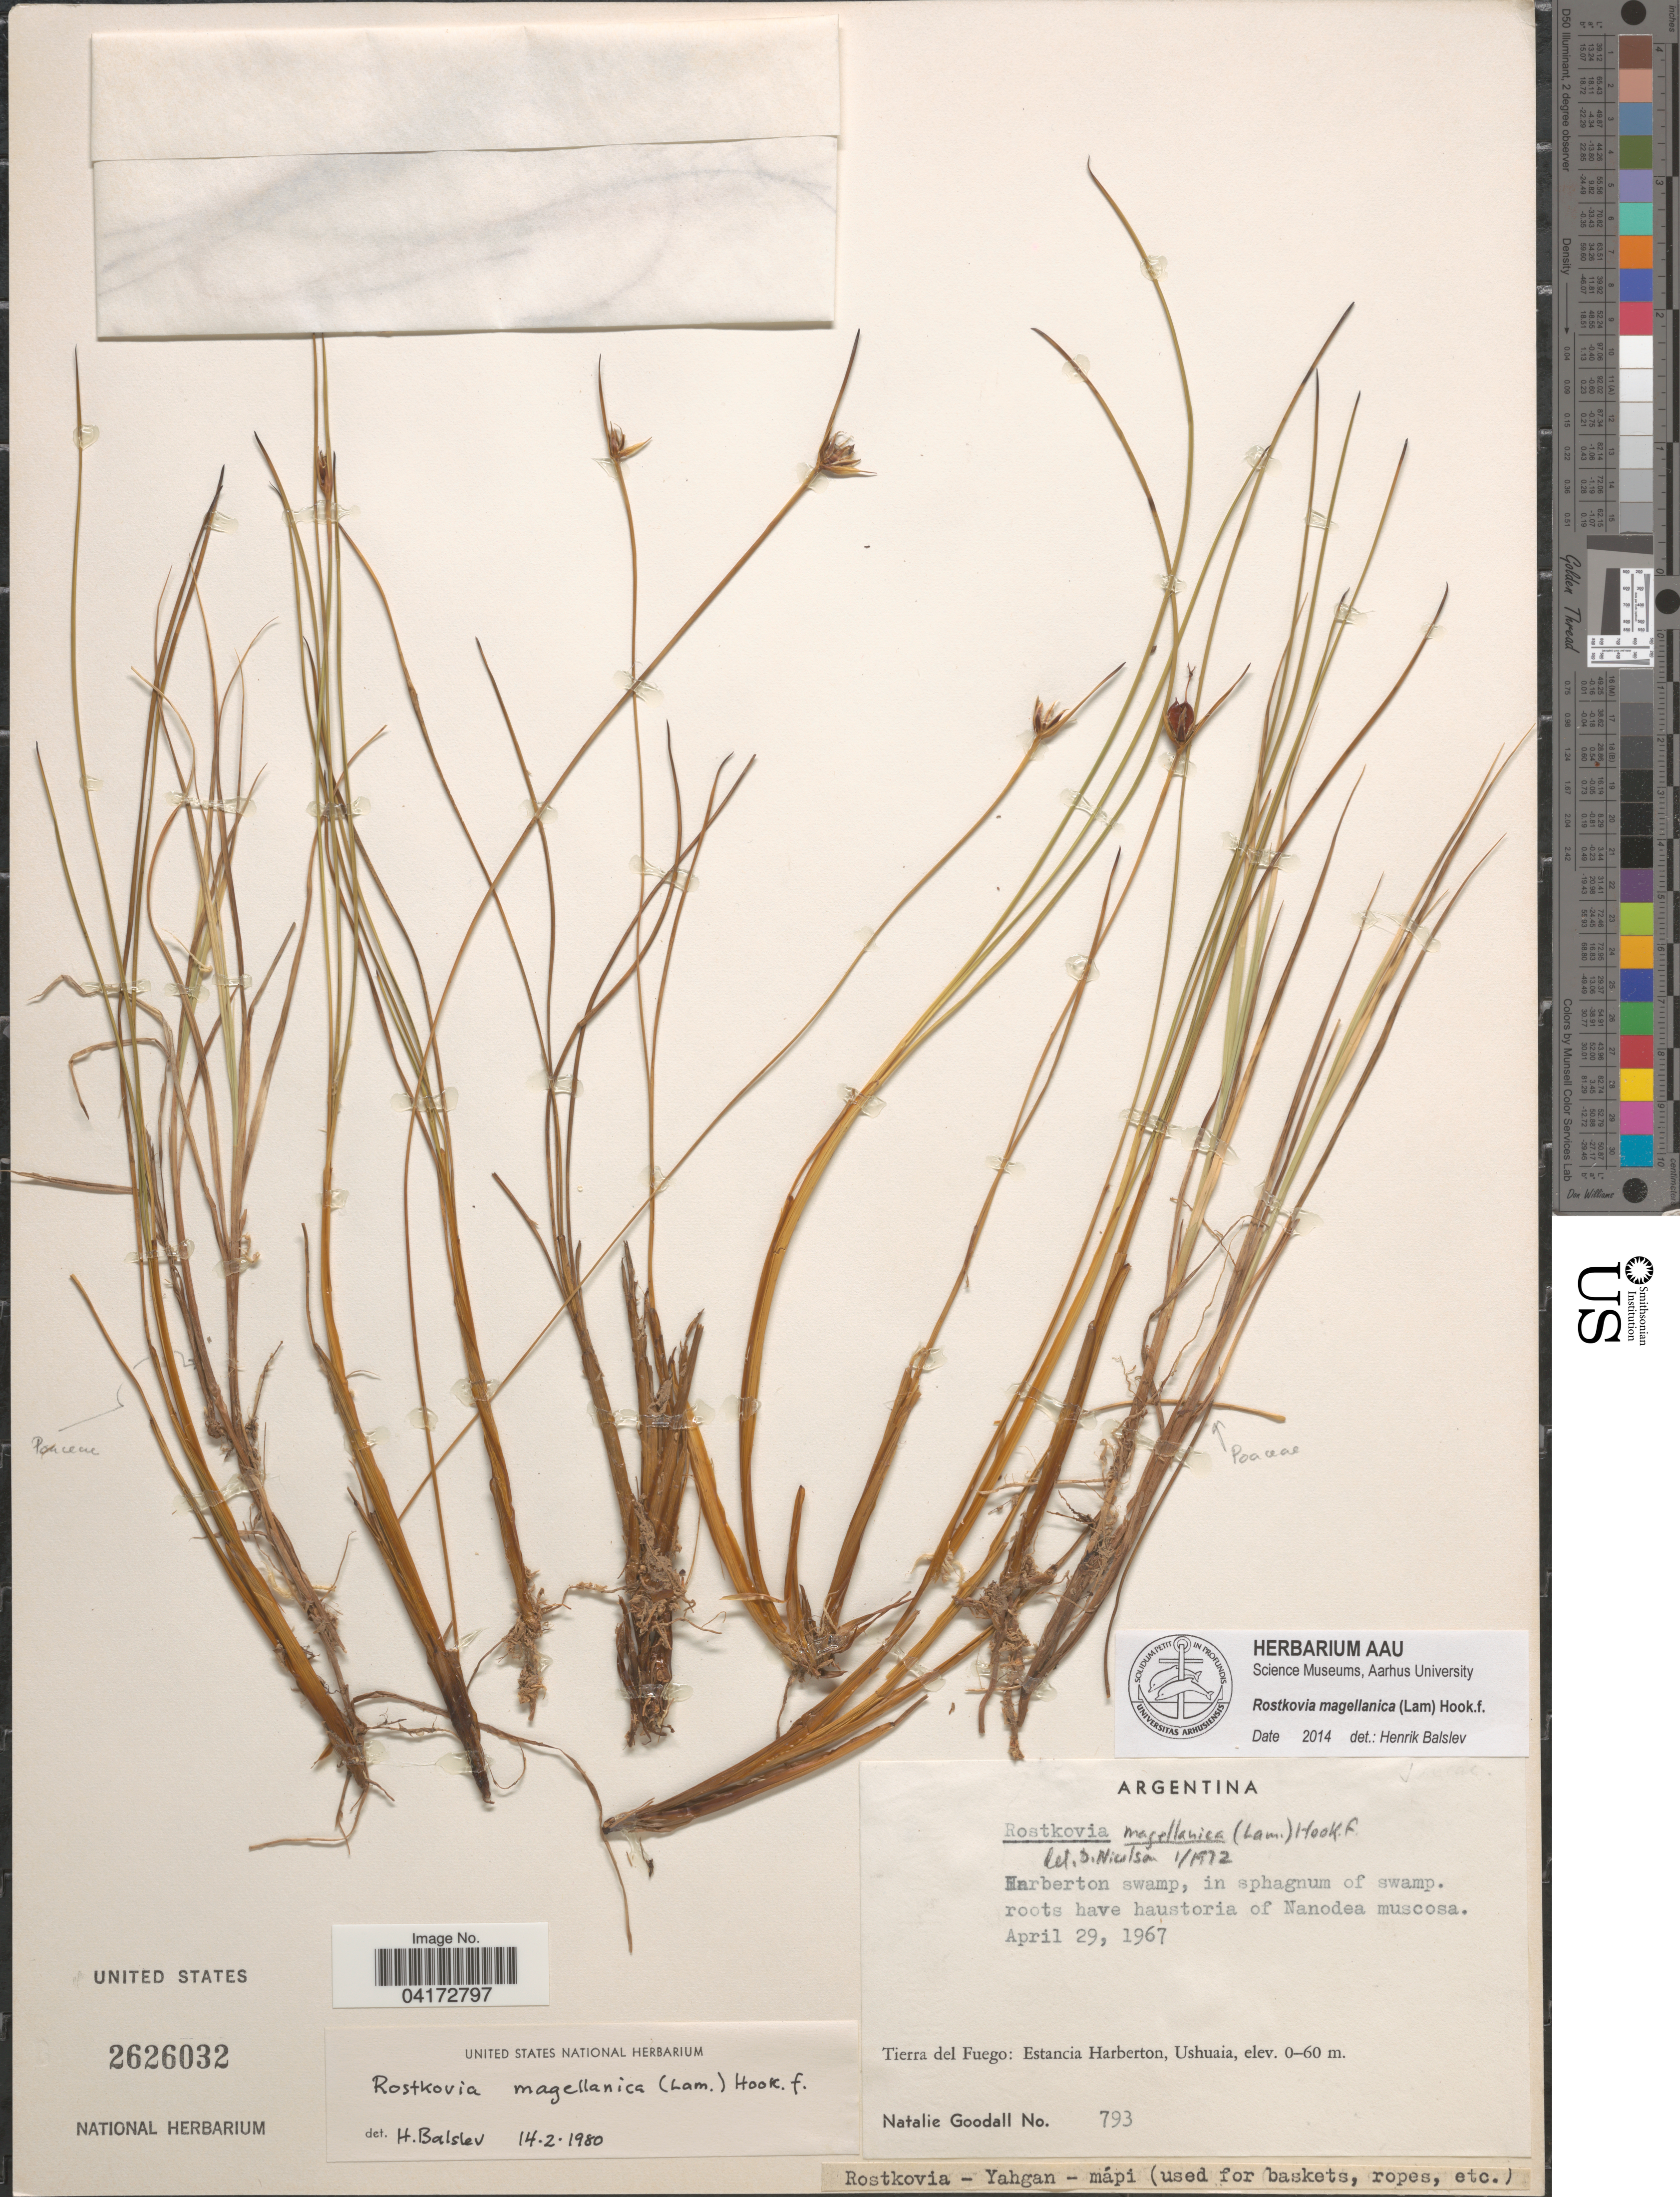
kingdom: Plantae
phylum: Tracheophyta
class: Liliopsida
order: Poales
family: Juncaceae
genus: Rostkovia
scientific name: Rostkovia magellanica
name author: (Lam.) Hook. f.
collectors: N. Goodall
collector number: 793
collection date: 1967-04-29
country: Argentina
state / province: Tierra del Fuego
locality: Estancia Harberton, Ushuaia.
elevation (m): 0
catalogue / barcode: US 2626032